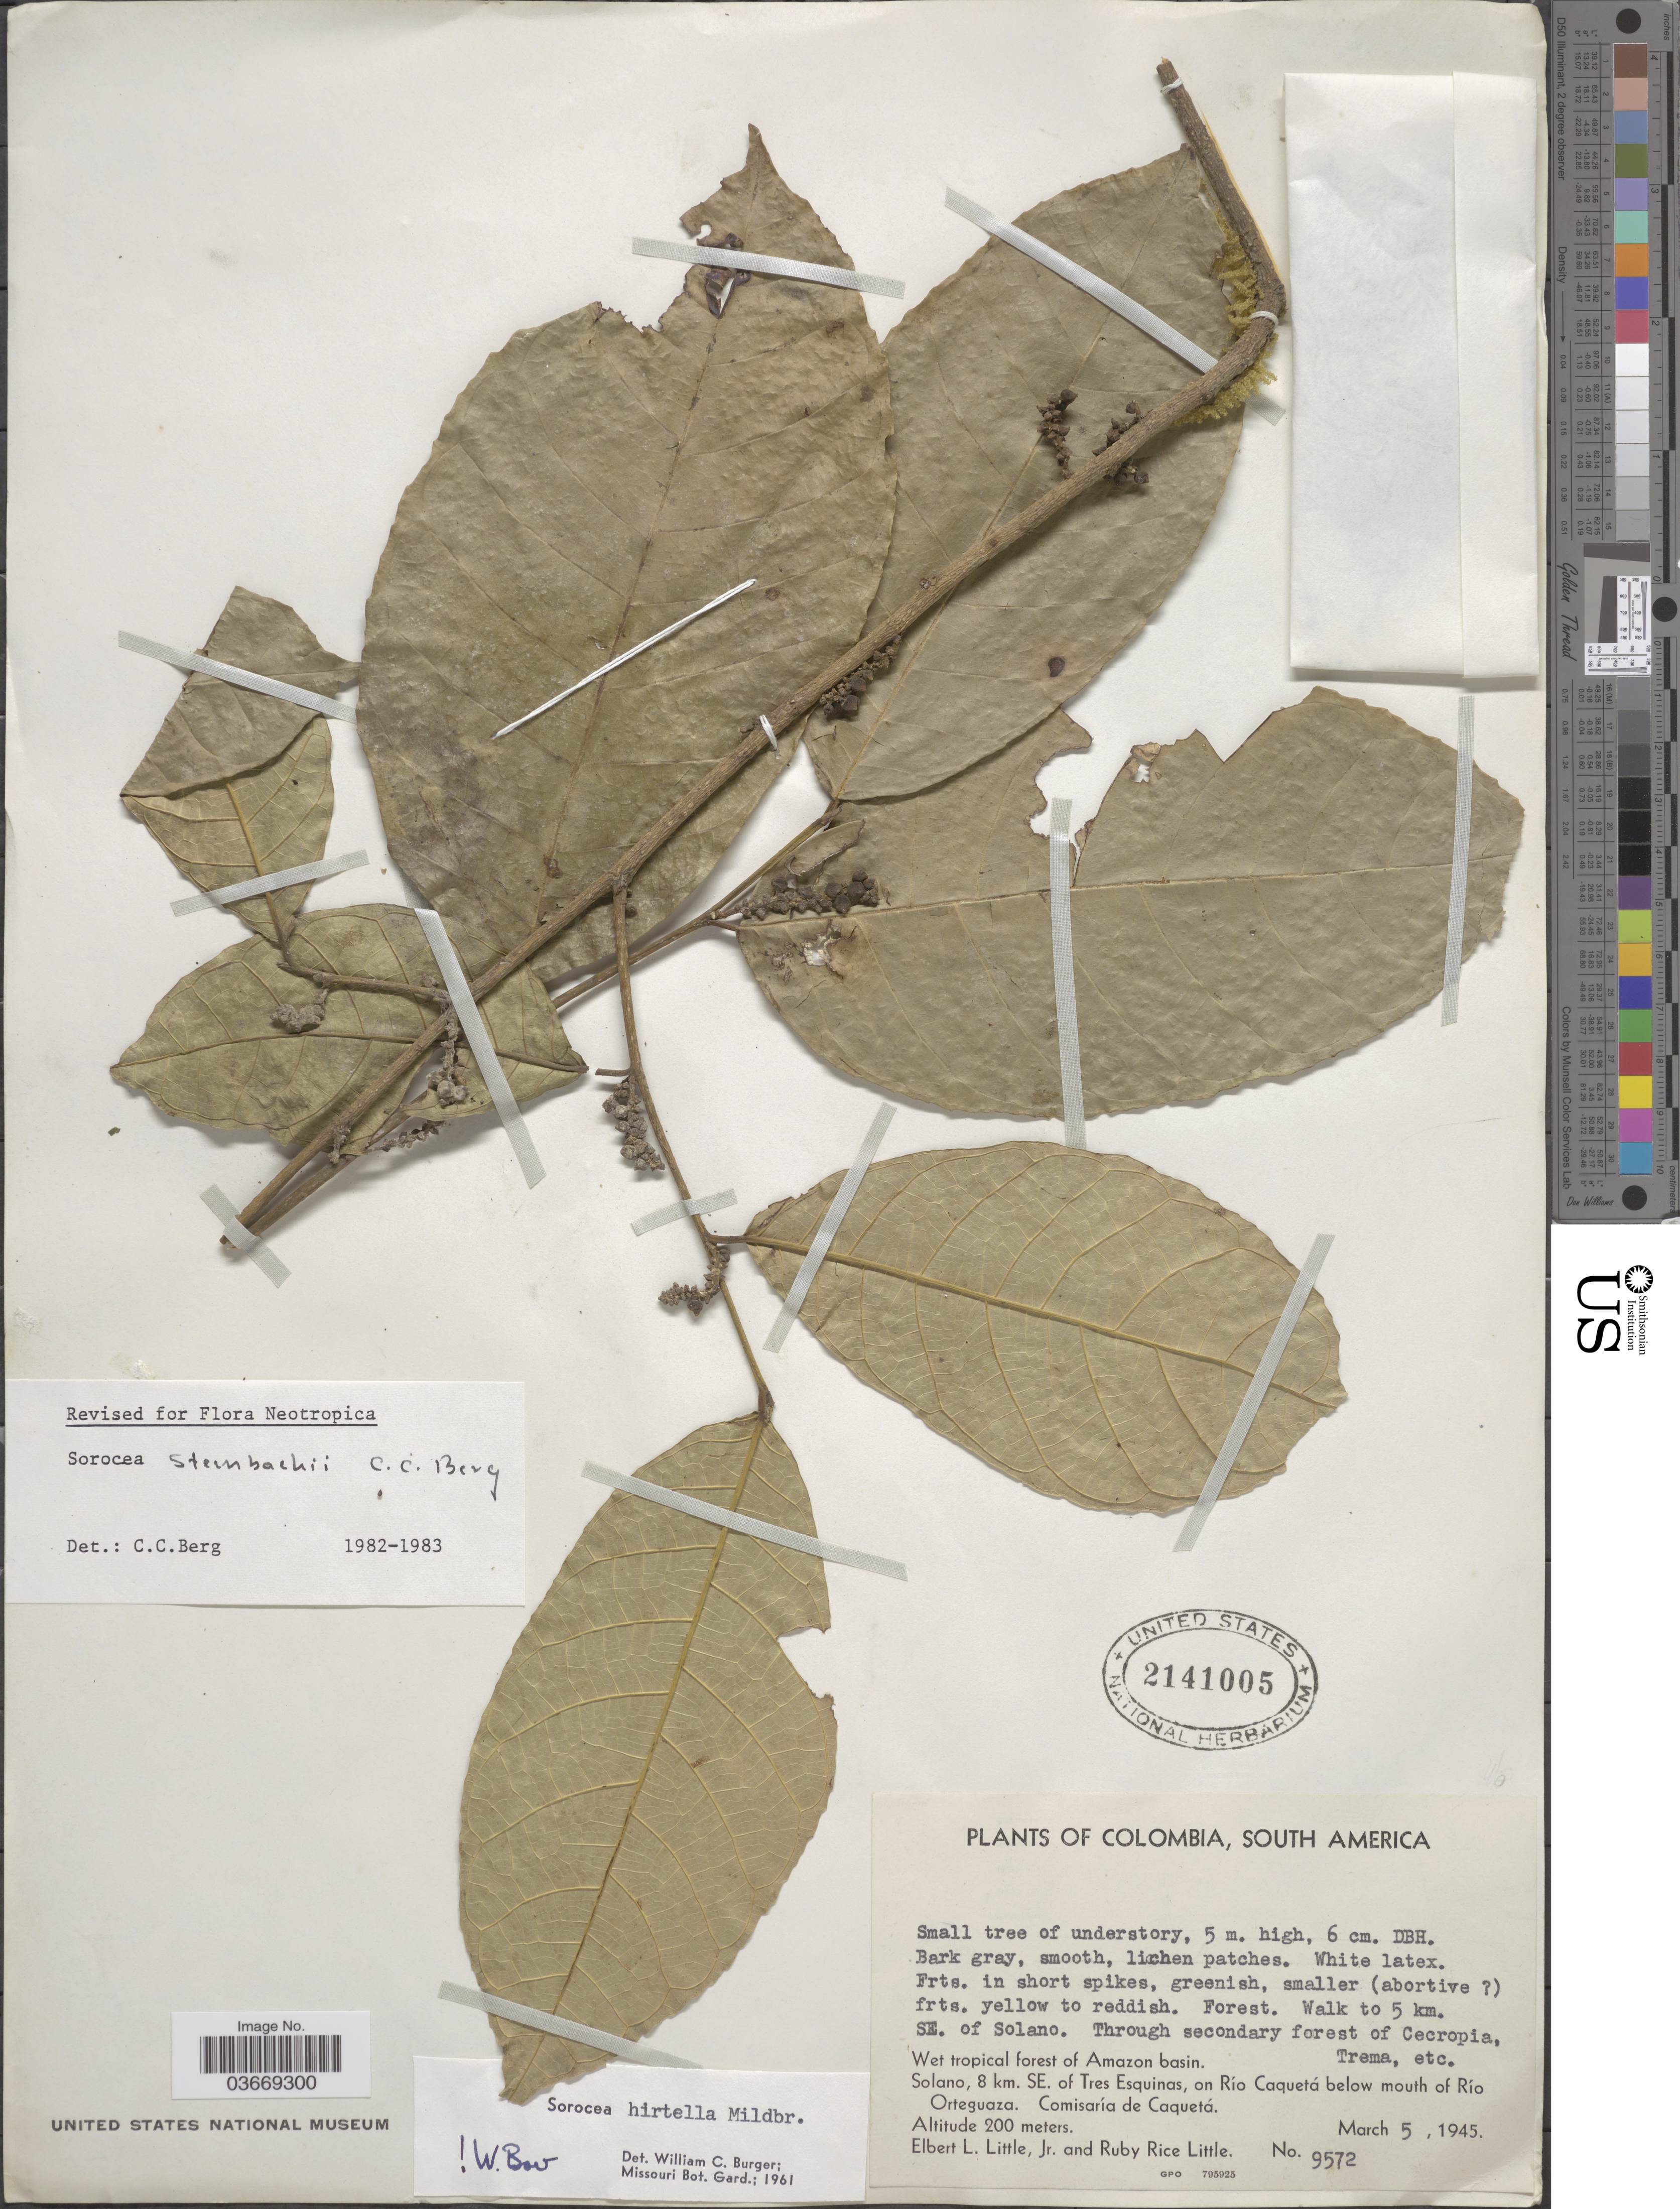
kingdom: Plantae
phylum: Tracheophyta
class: Magnoliopsida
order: Rosales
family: Moraceae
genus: Sorocea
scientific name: Sorocea steinbachii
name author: C.C. Berg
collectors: E. L. Little & R. R. Little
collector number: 9572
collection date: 1945-03-05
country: Colombia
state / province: Caquetá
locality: Walk to 5 km. SE. of Solano. Wet tropical forest of Amazon basin. Solano, 8 km. SE. of Tres Esquinas, on Río Caquetá below mouth of Río Orteguaza. Comisaría de Caquetá.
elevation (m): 200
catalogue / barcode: US 2141005